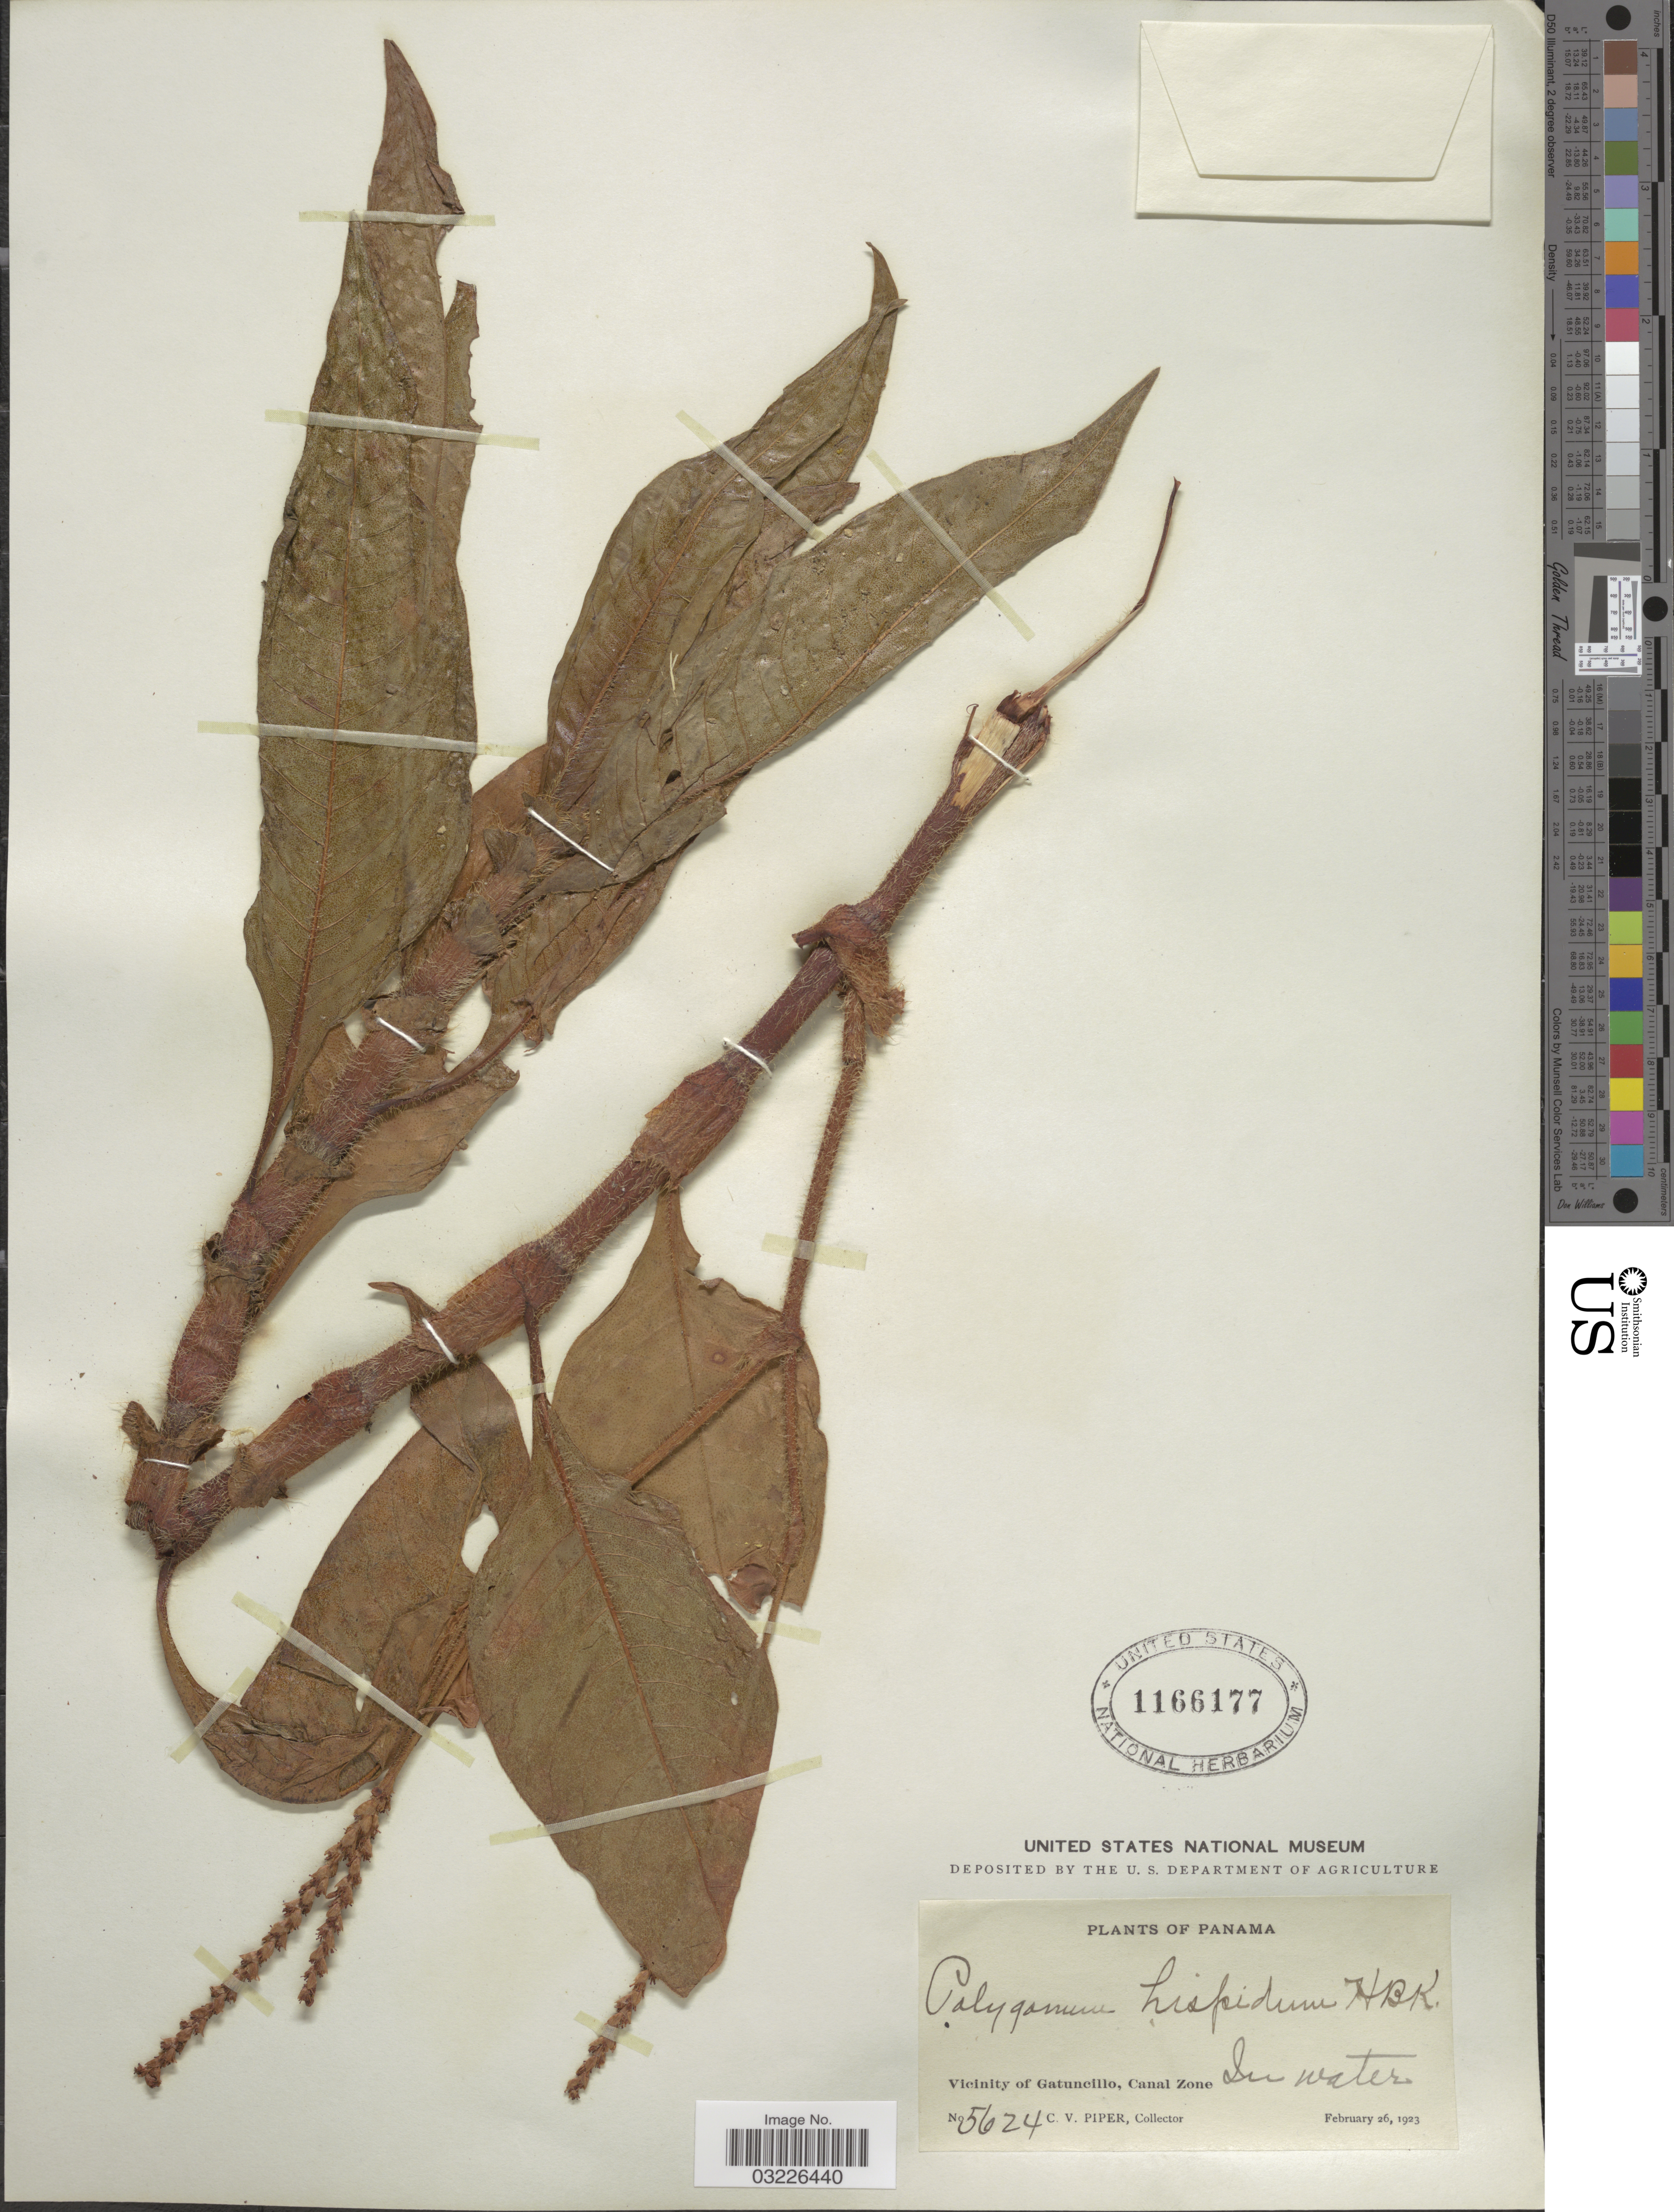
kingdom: Plantae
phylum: Tracheophyta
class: Magnoliopsida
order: Caryophyllales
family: Polygonaceae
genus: Polygonum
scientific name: Polygonum hispidum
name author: Kunth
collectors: C. V. Piper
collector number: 5624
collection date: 1923-02-26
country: Panama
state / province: Colón / Panamá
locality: Vicinity of Gatuncillo, Canal Zone. In water.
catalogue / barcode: US 1166177